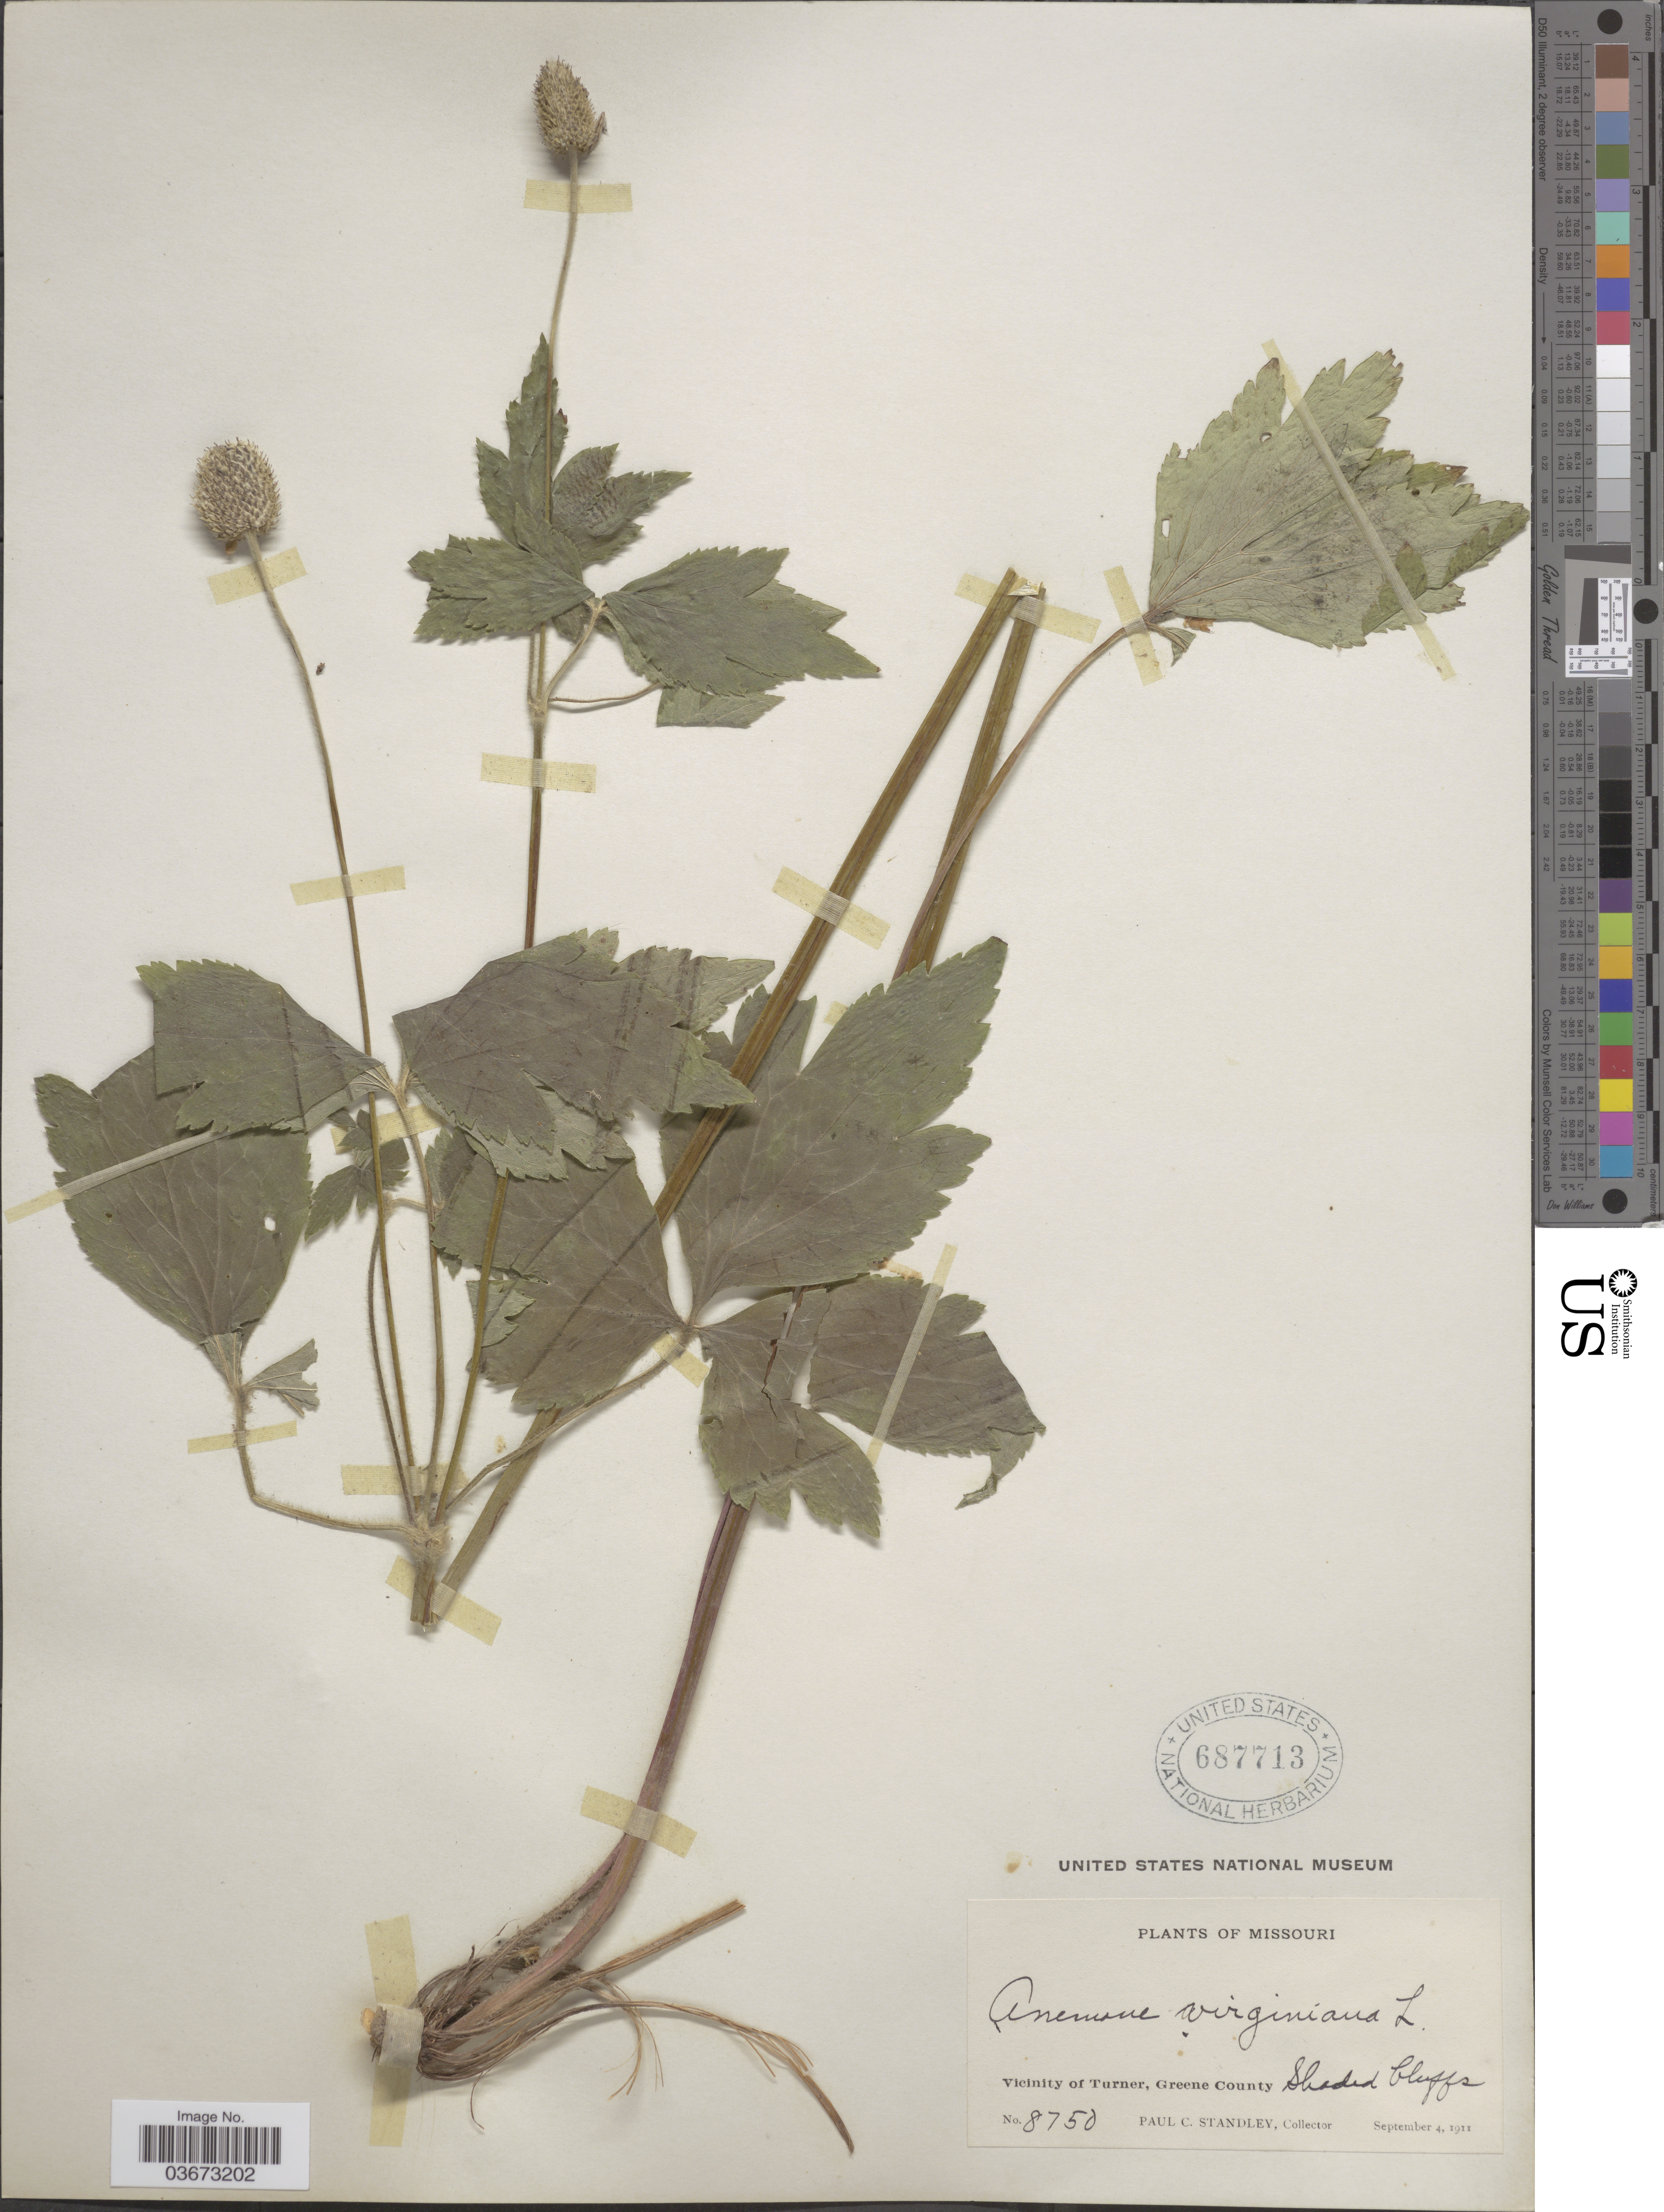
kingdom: Plantae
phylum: Tracheophyta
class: Magnoliopsida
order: Ranunculales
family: Ranunculaceae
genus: Anemone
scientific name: Anemone virginiana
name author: L.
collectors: P. C. Standley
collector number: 8750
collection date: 1911-09-04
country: United States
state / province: Missouri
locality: Vciinity of Turner, Greene County.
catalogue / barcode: US 687713